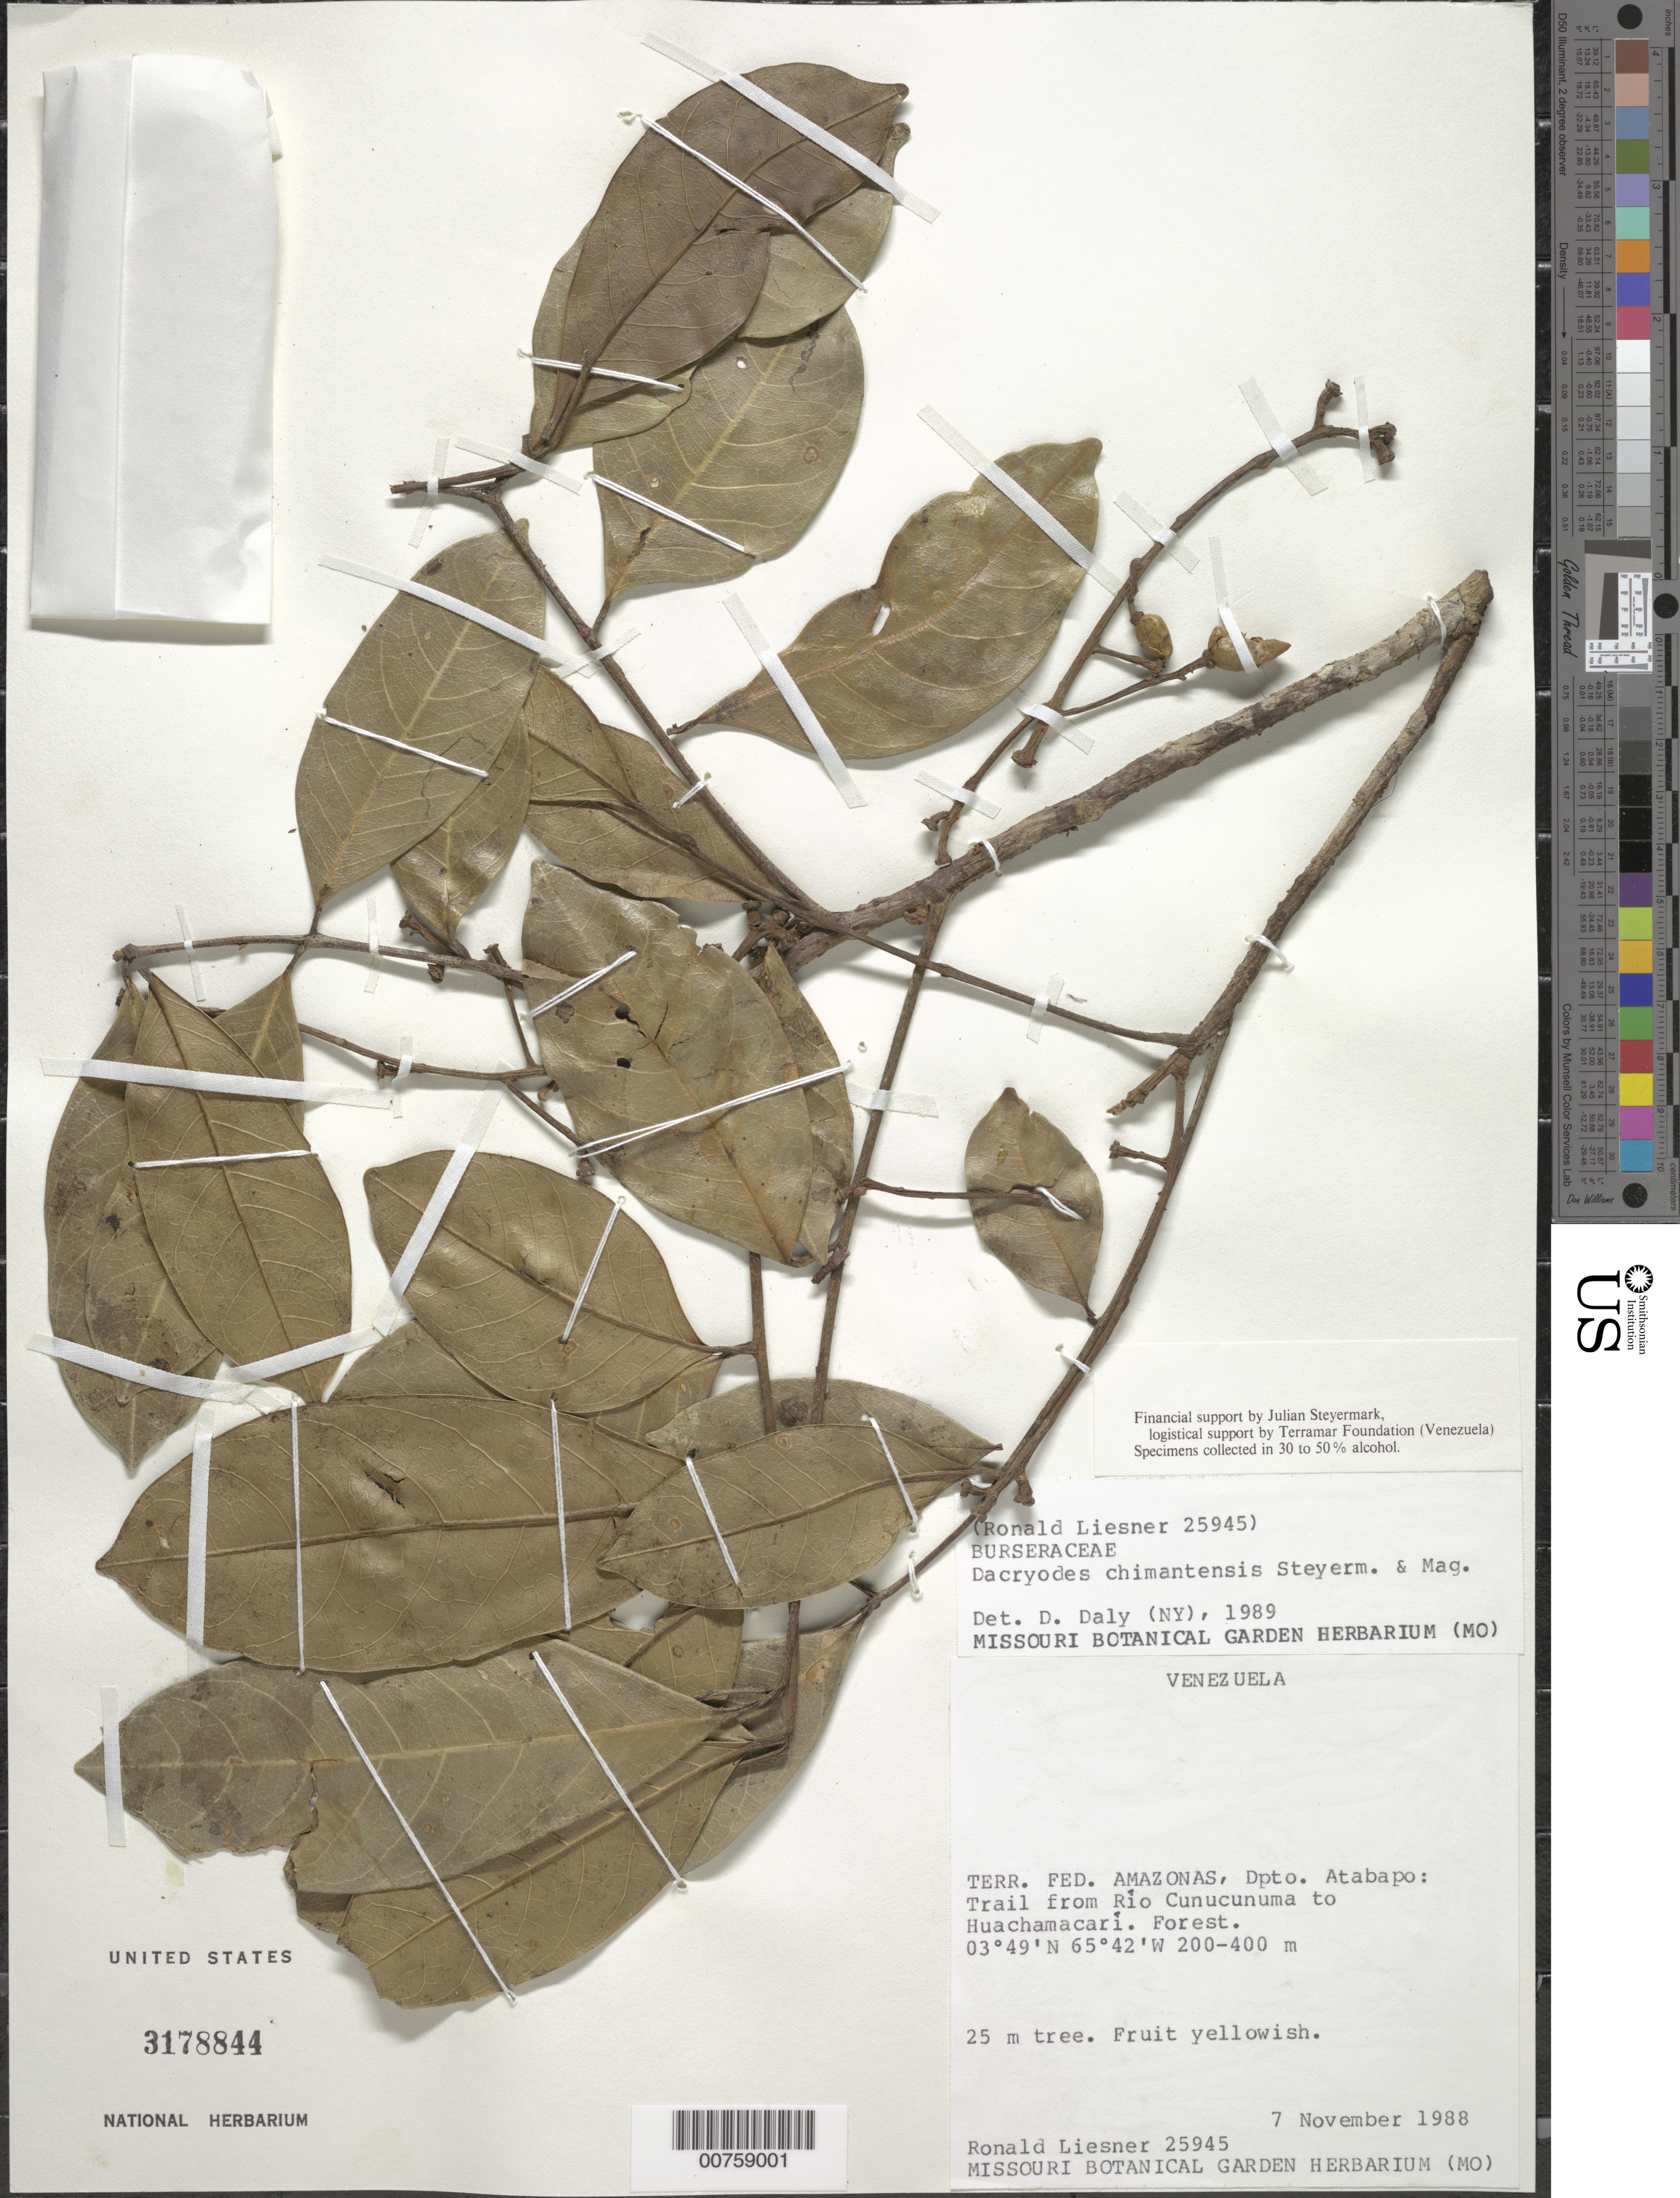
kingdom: Plantae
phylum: Tracheophyta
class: Magnoliopsida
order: Sapindales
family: Burseraceae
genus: Dacryodes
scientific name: Dacryodes chimantensis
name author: Steyerm. & Maguire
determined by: Daly, D. C.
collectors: R. L. Liesner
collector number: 25945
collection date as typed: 7-Nov-88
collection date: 1988-11-07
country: Venezuela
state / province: Amazonas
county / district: Atabapo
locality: Río Cunucunuma to Huachamacari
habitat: Trailside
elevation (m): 200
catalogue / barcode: US 3178844